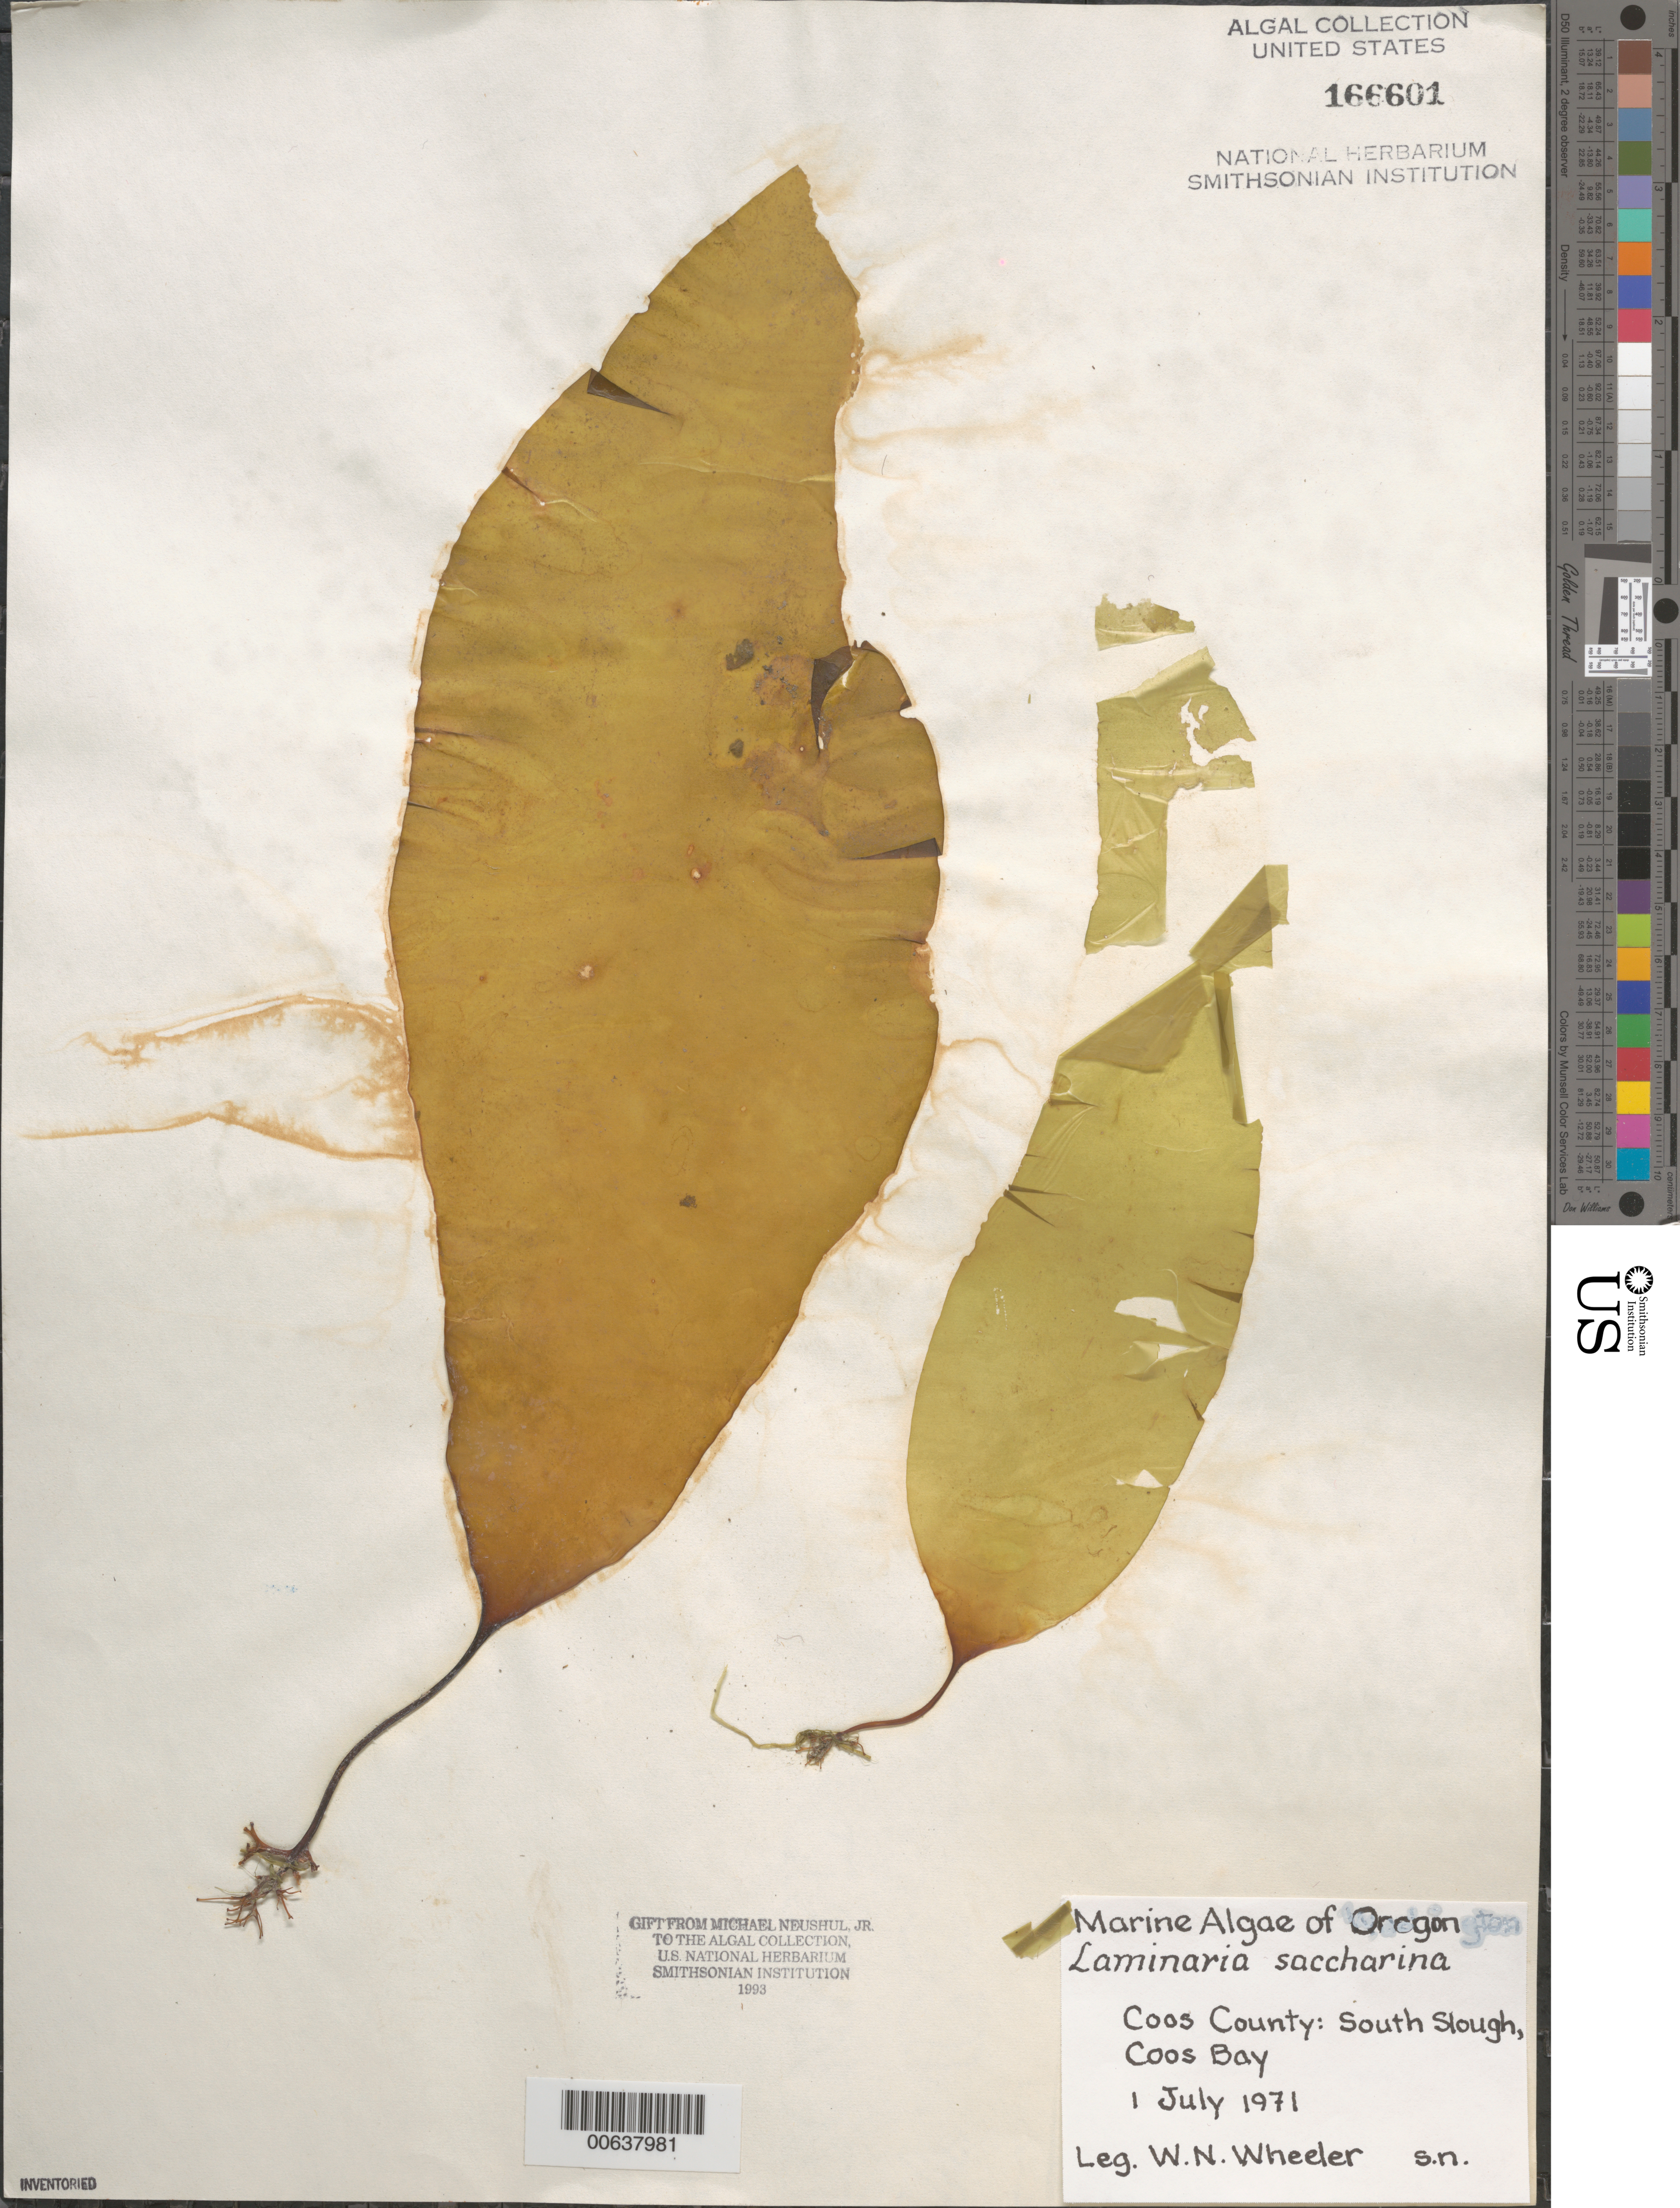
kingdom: Chromista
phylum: Ochrophyta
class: Phaeophyceae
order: Laminariales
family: Laminariaceae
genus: Saccharina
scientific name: Saccharina latissima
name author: C.E. Lane et al.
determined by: Algae name updating Project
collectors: W. Wheeler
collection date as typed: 01 Jul 1971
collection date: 1971-07-01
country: United States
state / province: Oregon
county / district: Coos County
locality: South Slough, Coos Bay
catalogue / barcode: US 166601